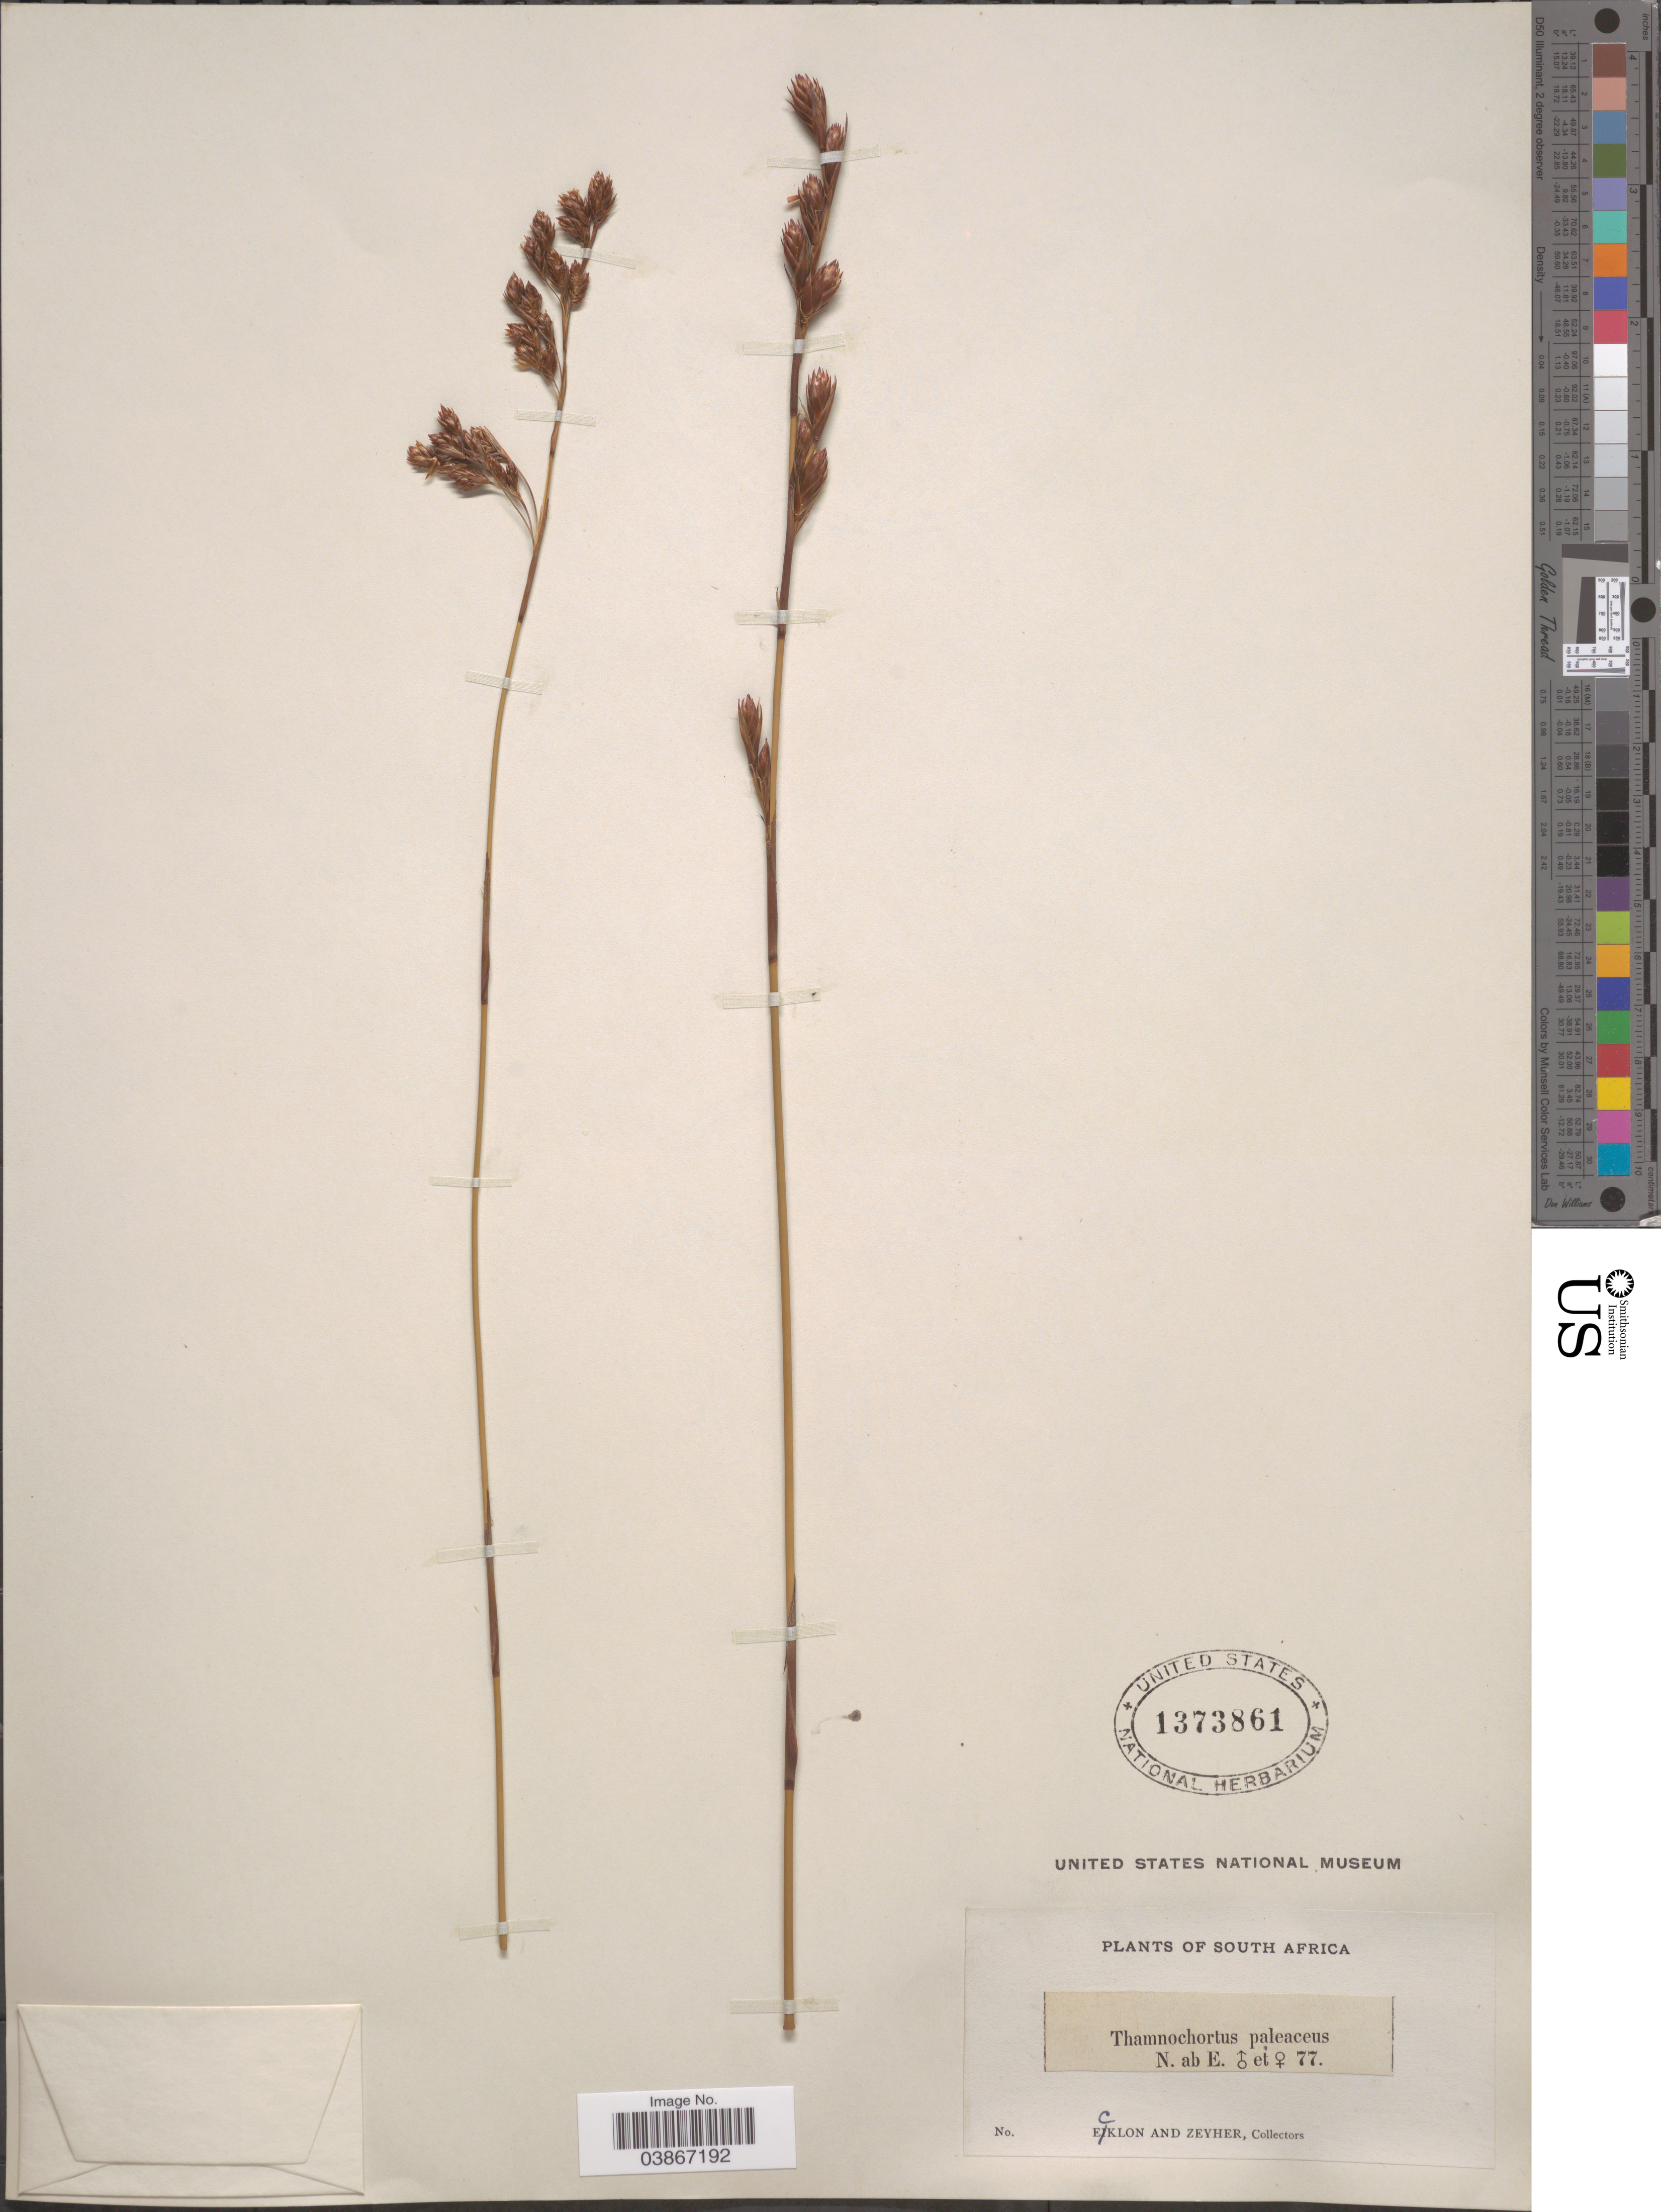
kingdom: Plantae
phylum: Tracheophyta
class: Liliopsida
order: Poales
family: Restionaceae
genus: Thamnochortus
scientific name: Thamnochortus palaceus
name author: Nees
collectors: -. Ecklon & -. Zeyher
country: South Africa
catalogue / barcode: US 1373861